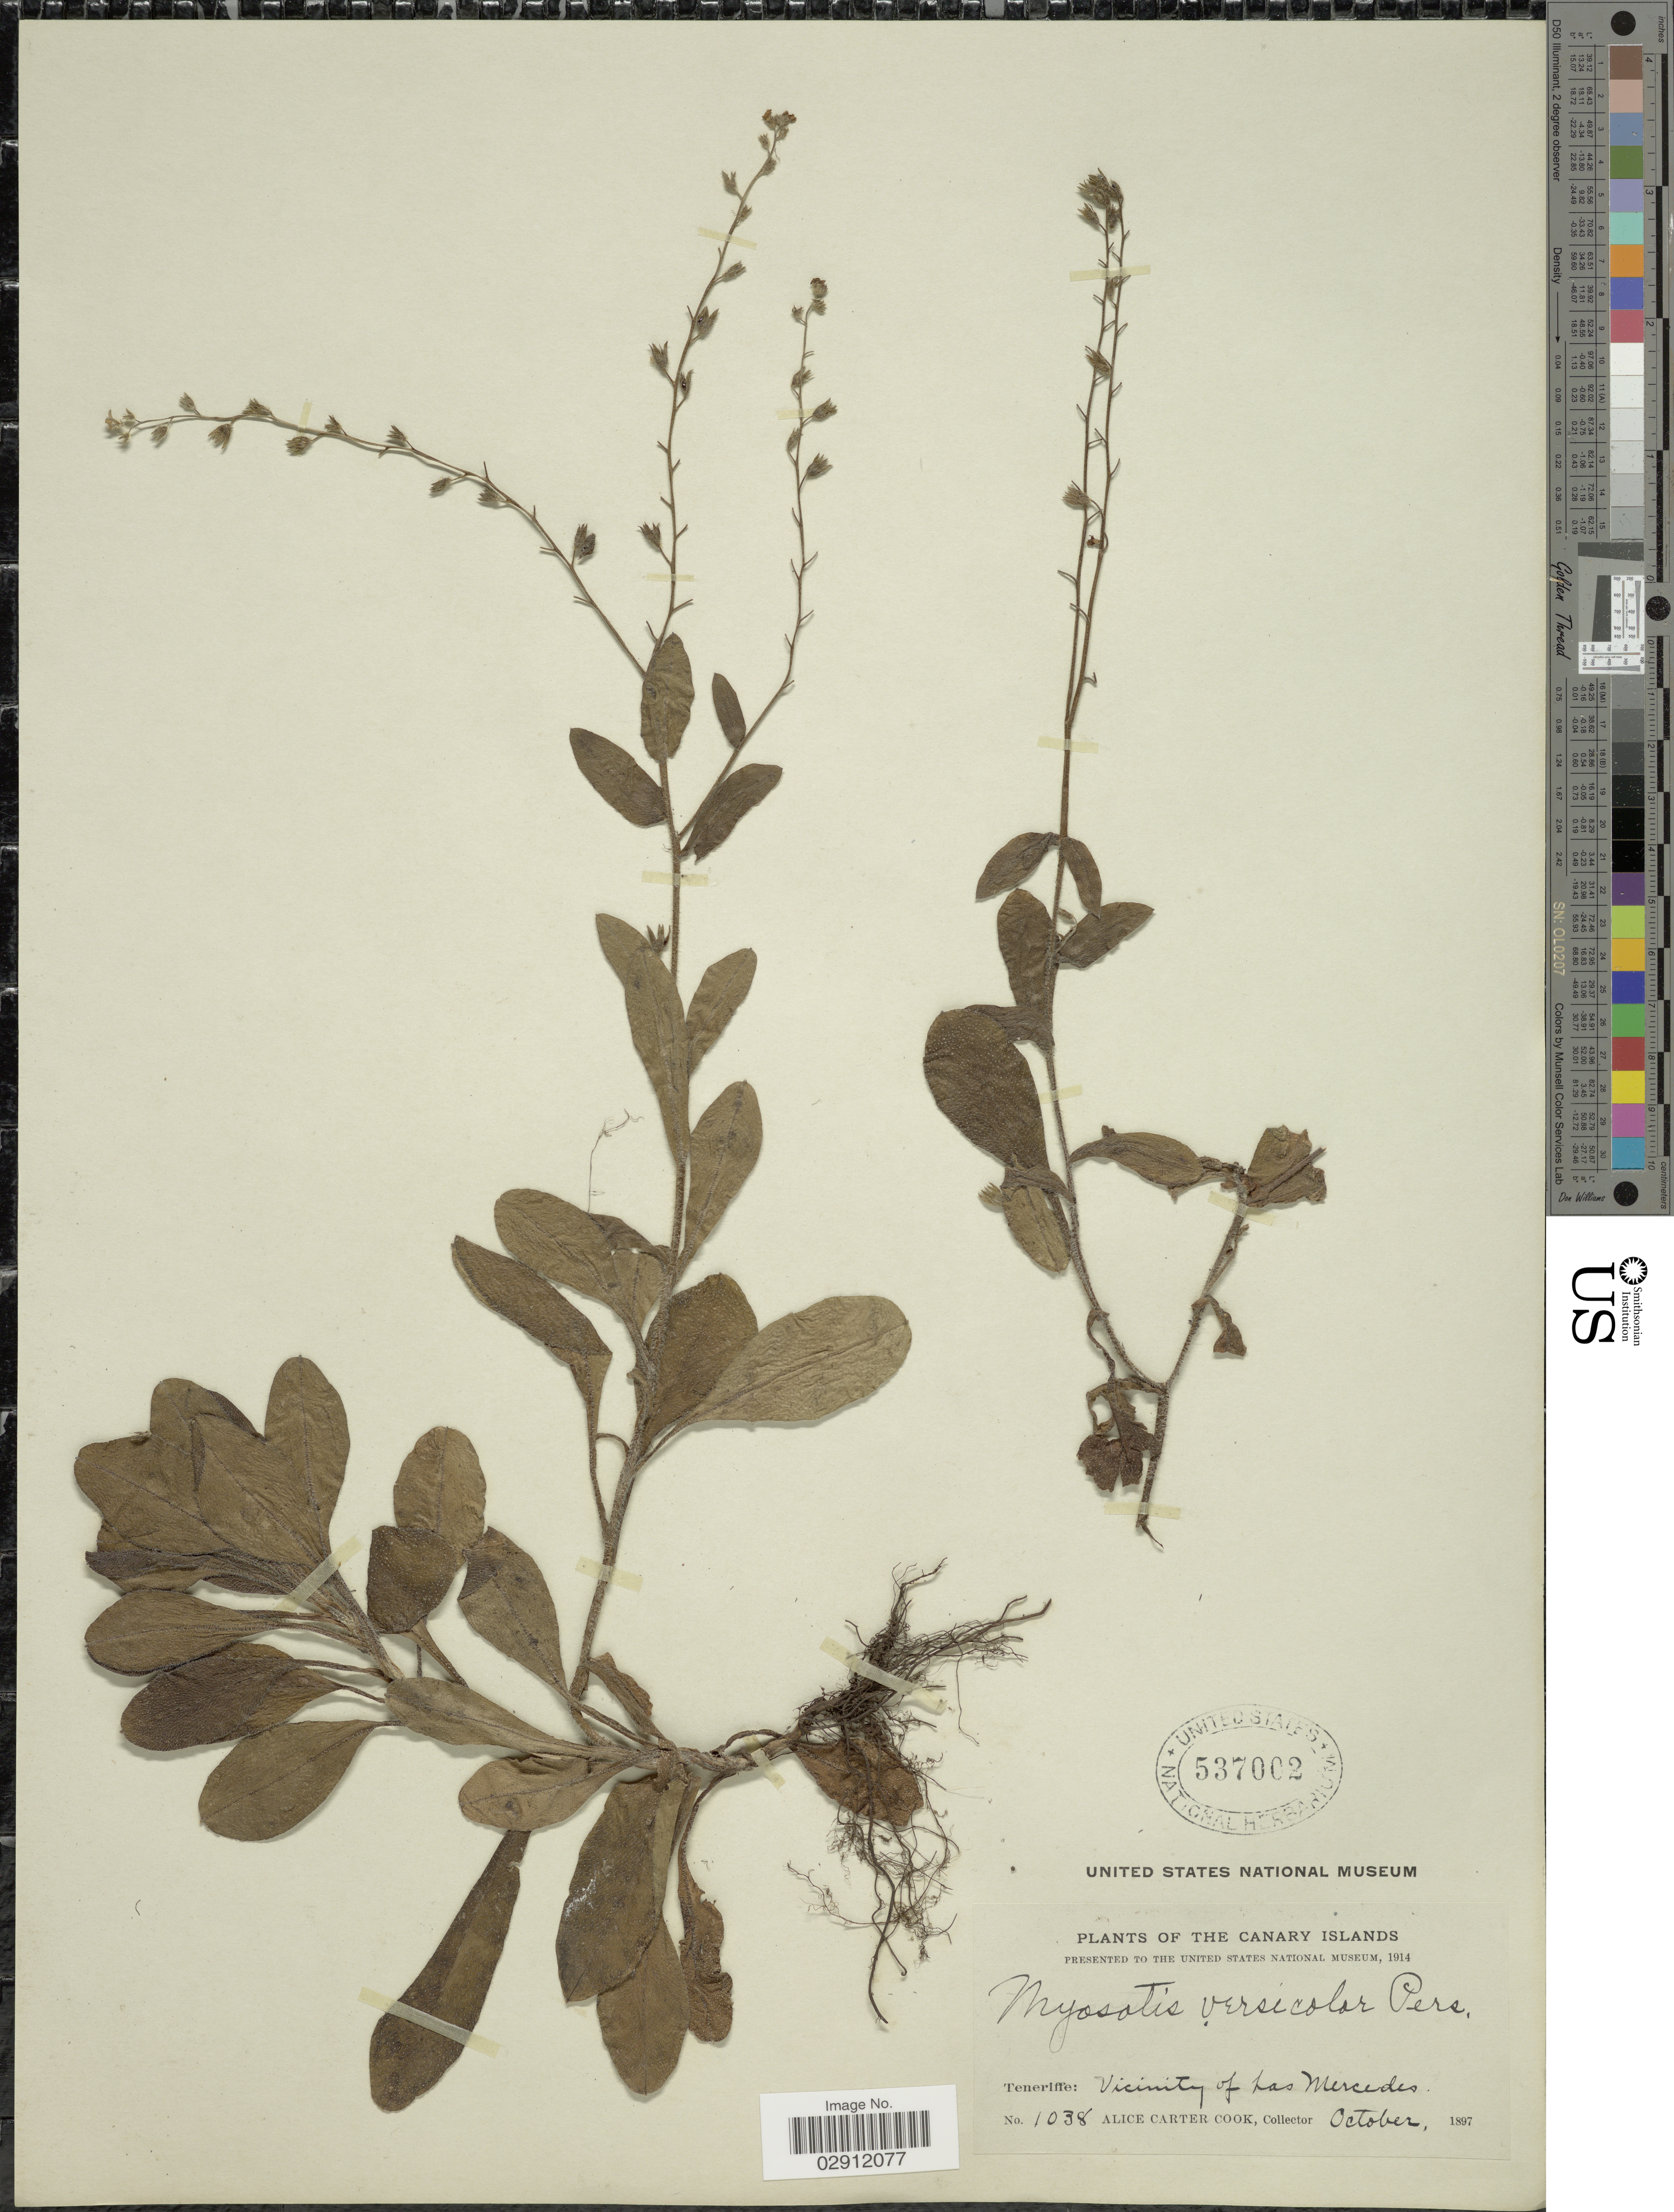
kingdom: Plantae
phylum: Tracheophyta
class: Magnoliopsida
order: Boraginales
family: Boraginaceae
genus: Myosotis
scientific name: Myosotis latifolia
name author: Poir.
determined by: Goldman, Doug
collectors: Alice C. Cook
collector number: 1038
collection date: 1897-10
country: Spain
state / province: Canarias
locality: The Canary Islands. Teneriffe: Vicinity of Las Mercedes.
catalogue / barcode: US 537002